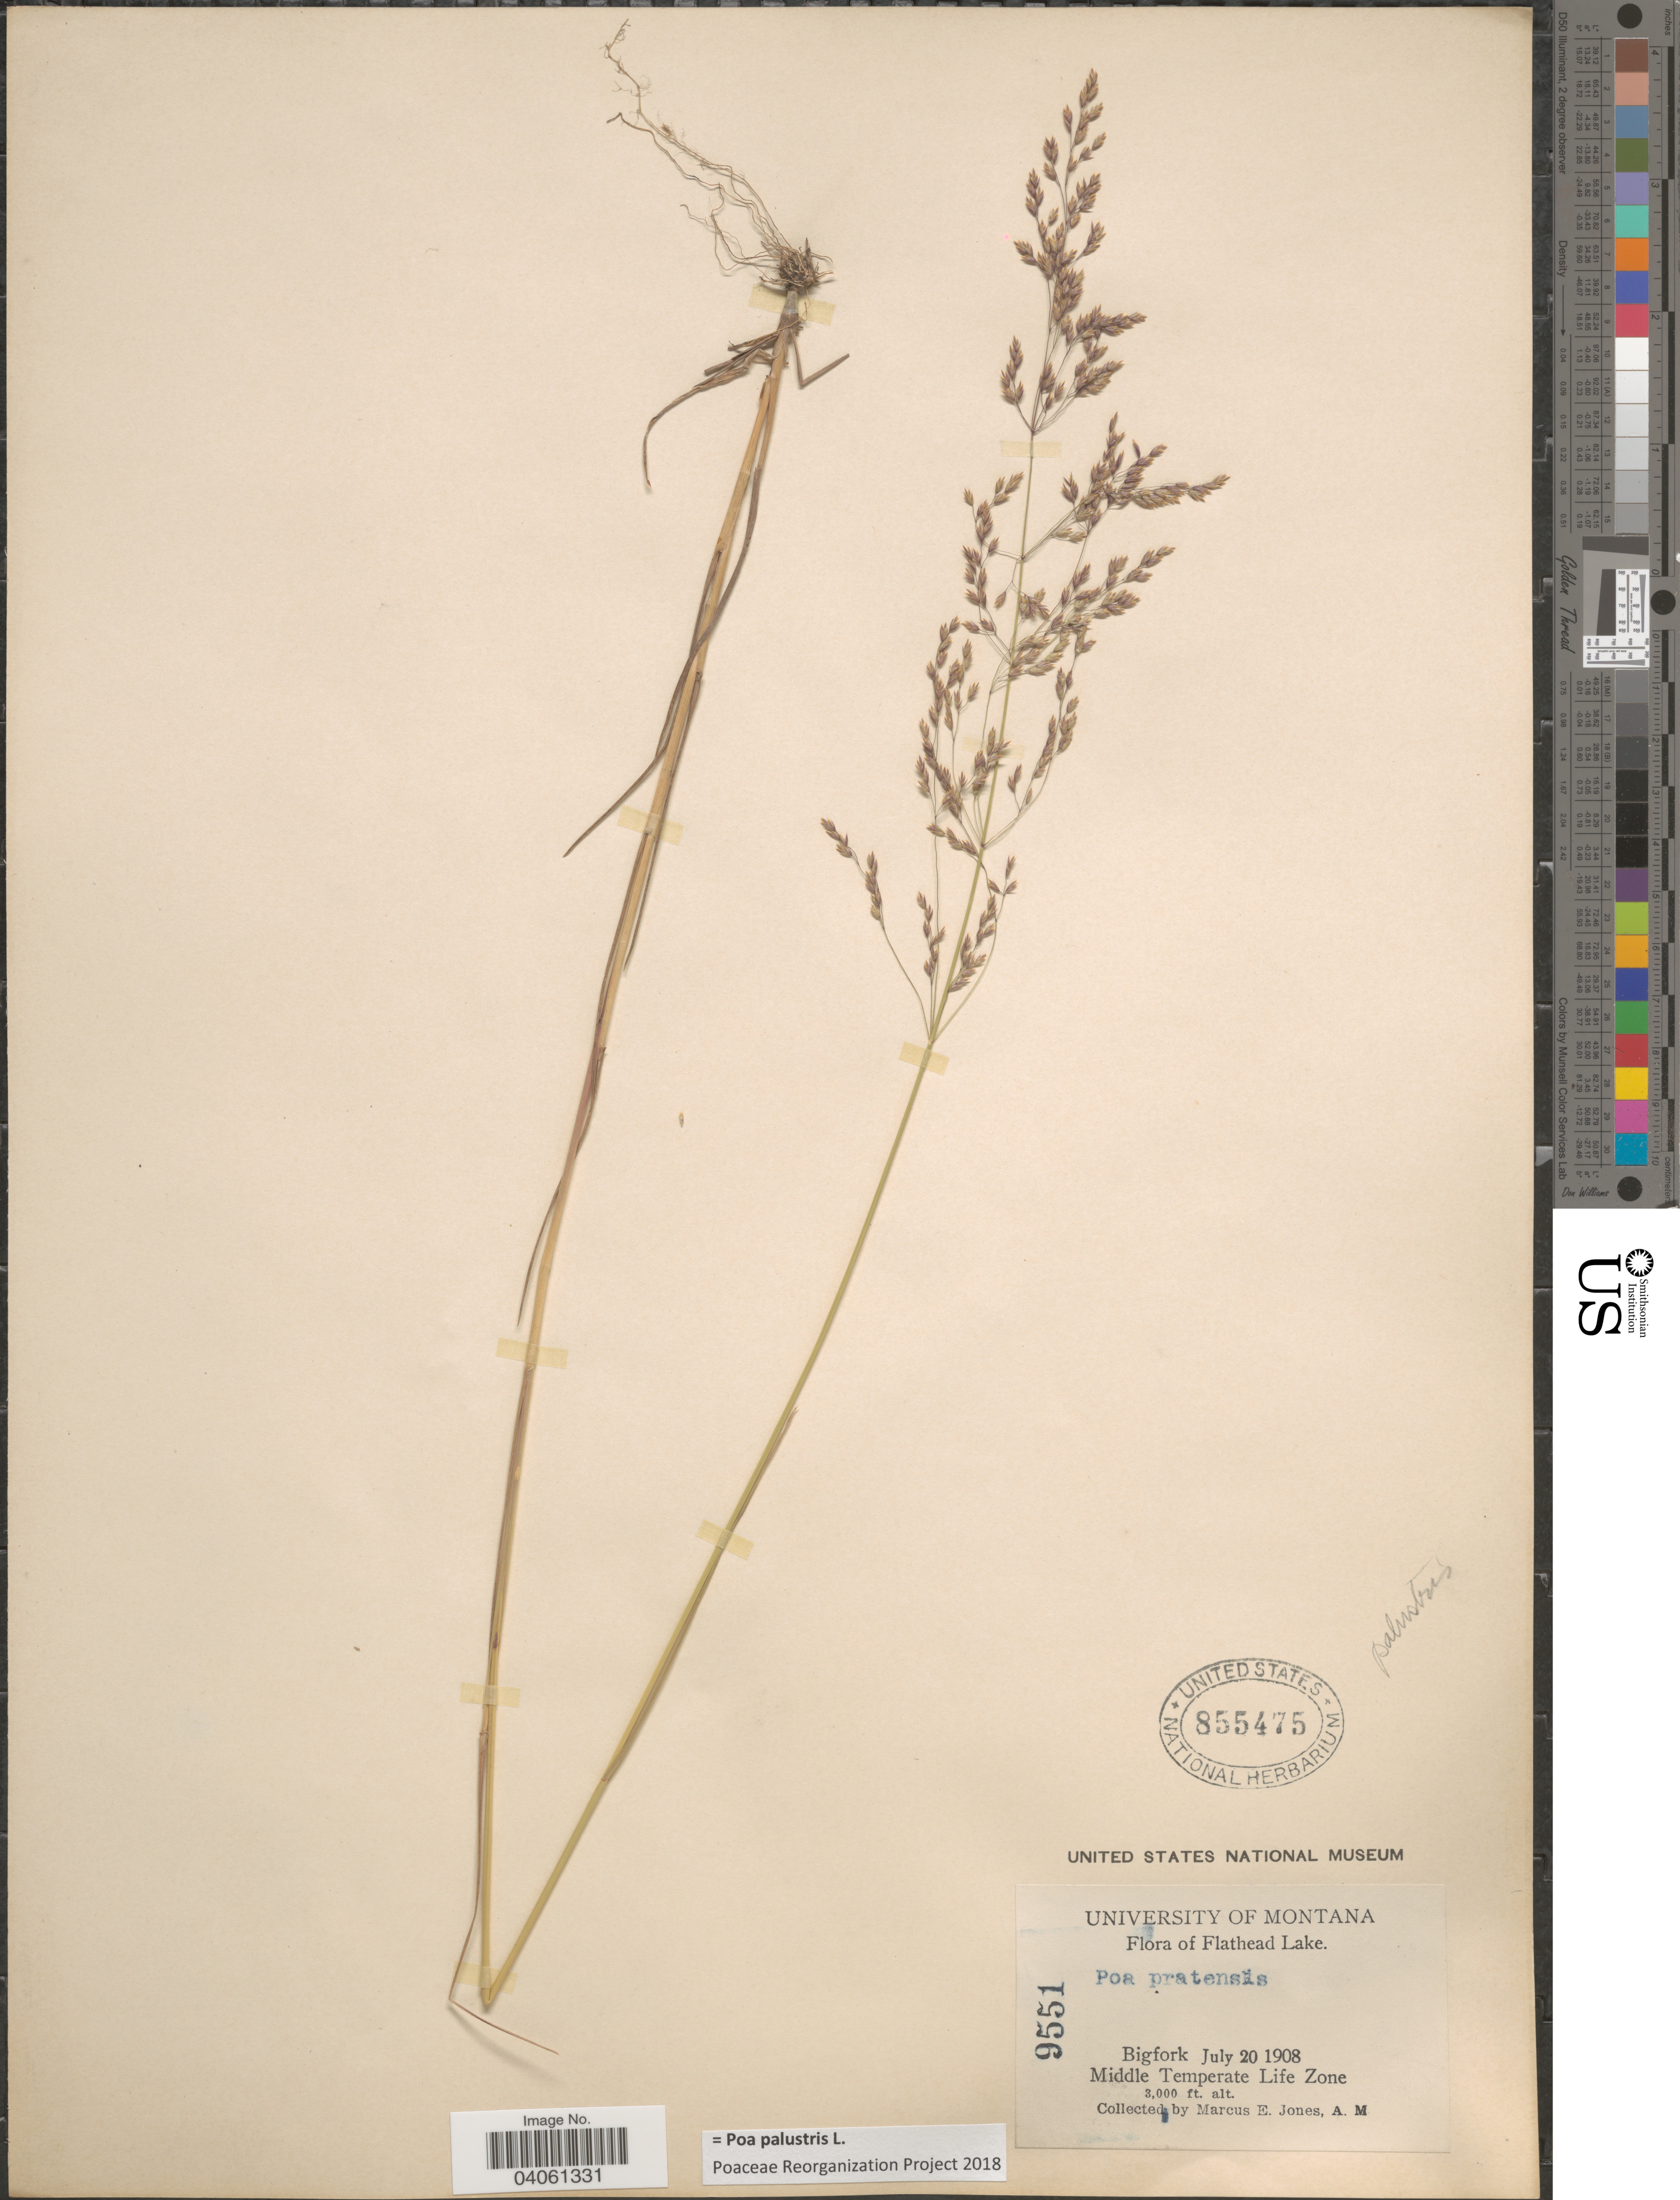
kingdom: Plantae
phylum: Tracheophyta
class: Liliopsida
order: Poales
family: Poaceae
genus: Poa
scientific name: Poa palustris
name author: L.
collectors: M. E. Jones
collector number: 9551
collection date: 1908-07-20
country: United States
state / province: Montana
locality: Flathead Lake. Bigfork. Middle Temperate Life Zone.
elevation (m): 914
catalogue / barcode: US 855475